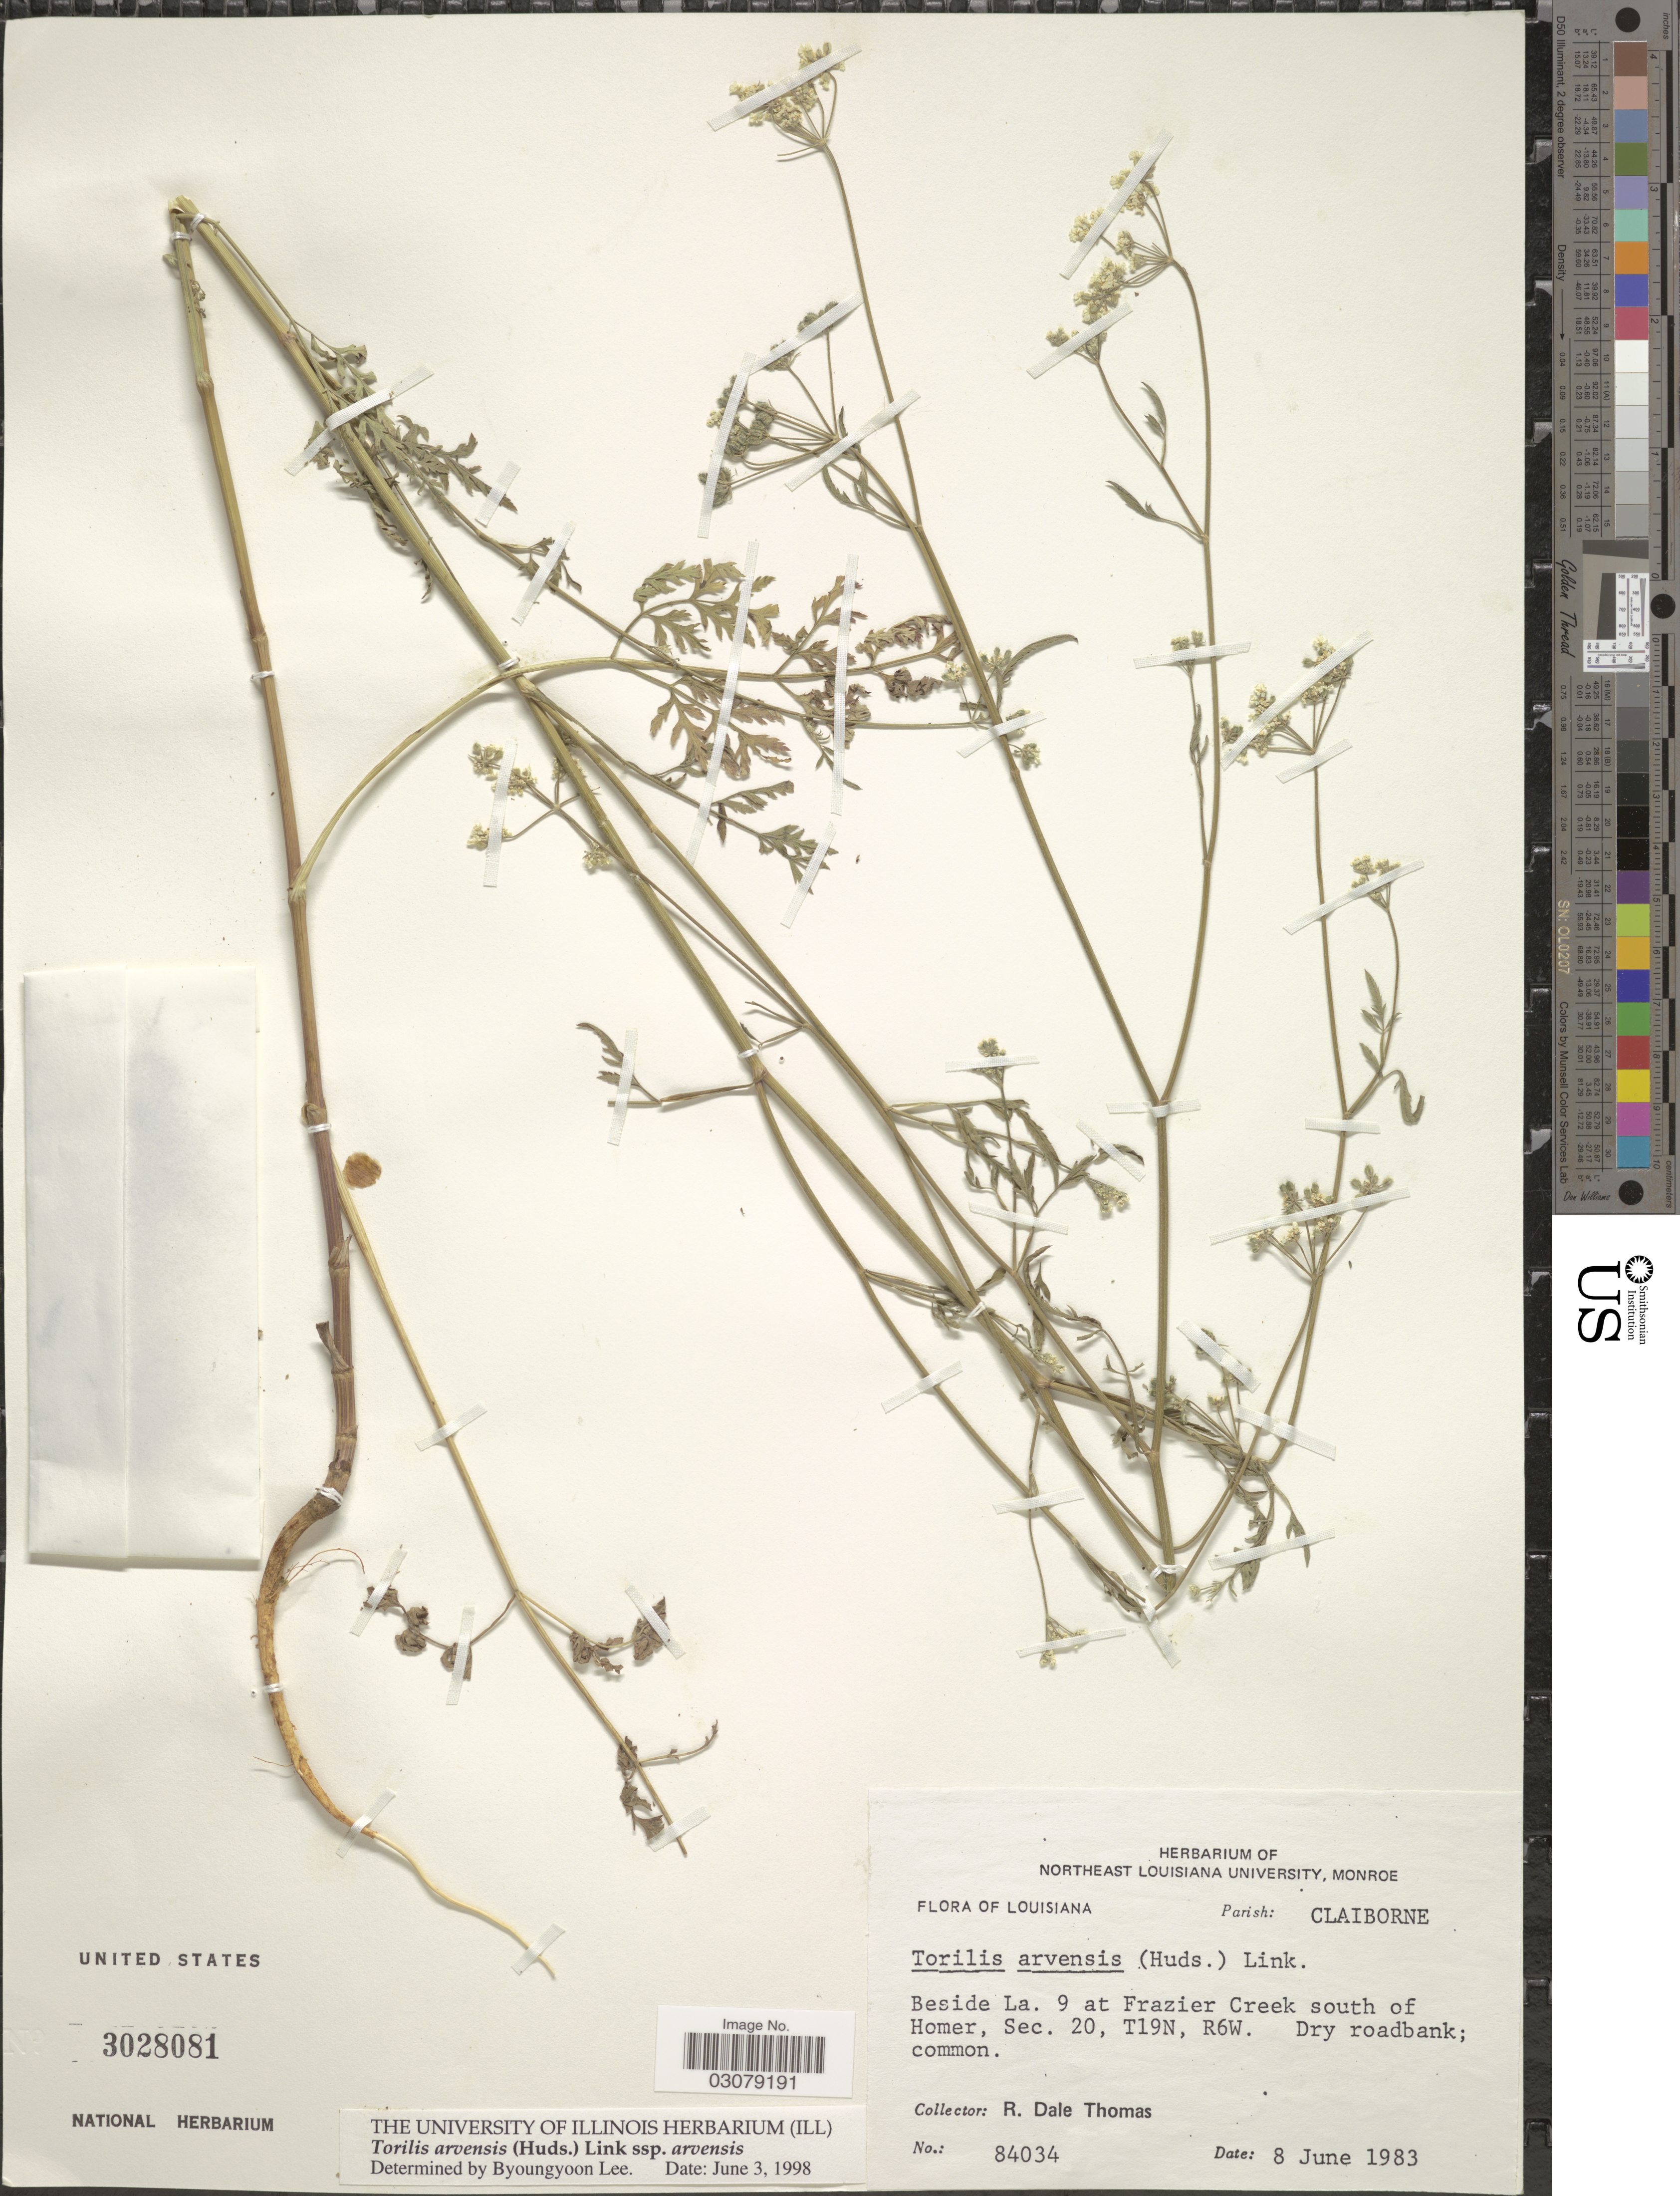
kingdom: Plantae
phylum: Tracheophyta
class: Magnoliopsida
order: Apiales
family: Apiaceae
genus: Torilis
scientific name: Torilis arvensis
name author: (Huds.) Link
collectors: R. Thomas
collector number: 84034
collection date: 1983-06-08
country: United States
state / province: Louisiana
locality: Parish: Claiborne. Beside La. 9 at Frazier Creek south of Homer, Sec. 20, T19N, R6W.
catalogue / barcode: US 3028081